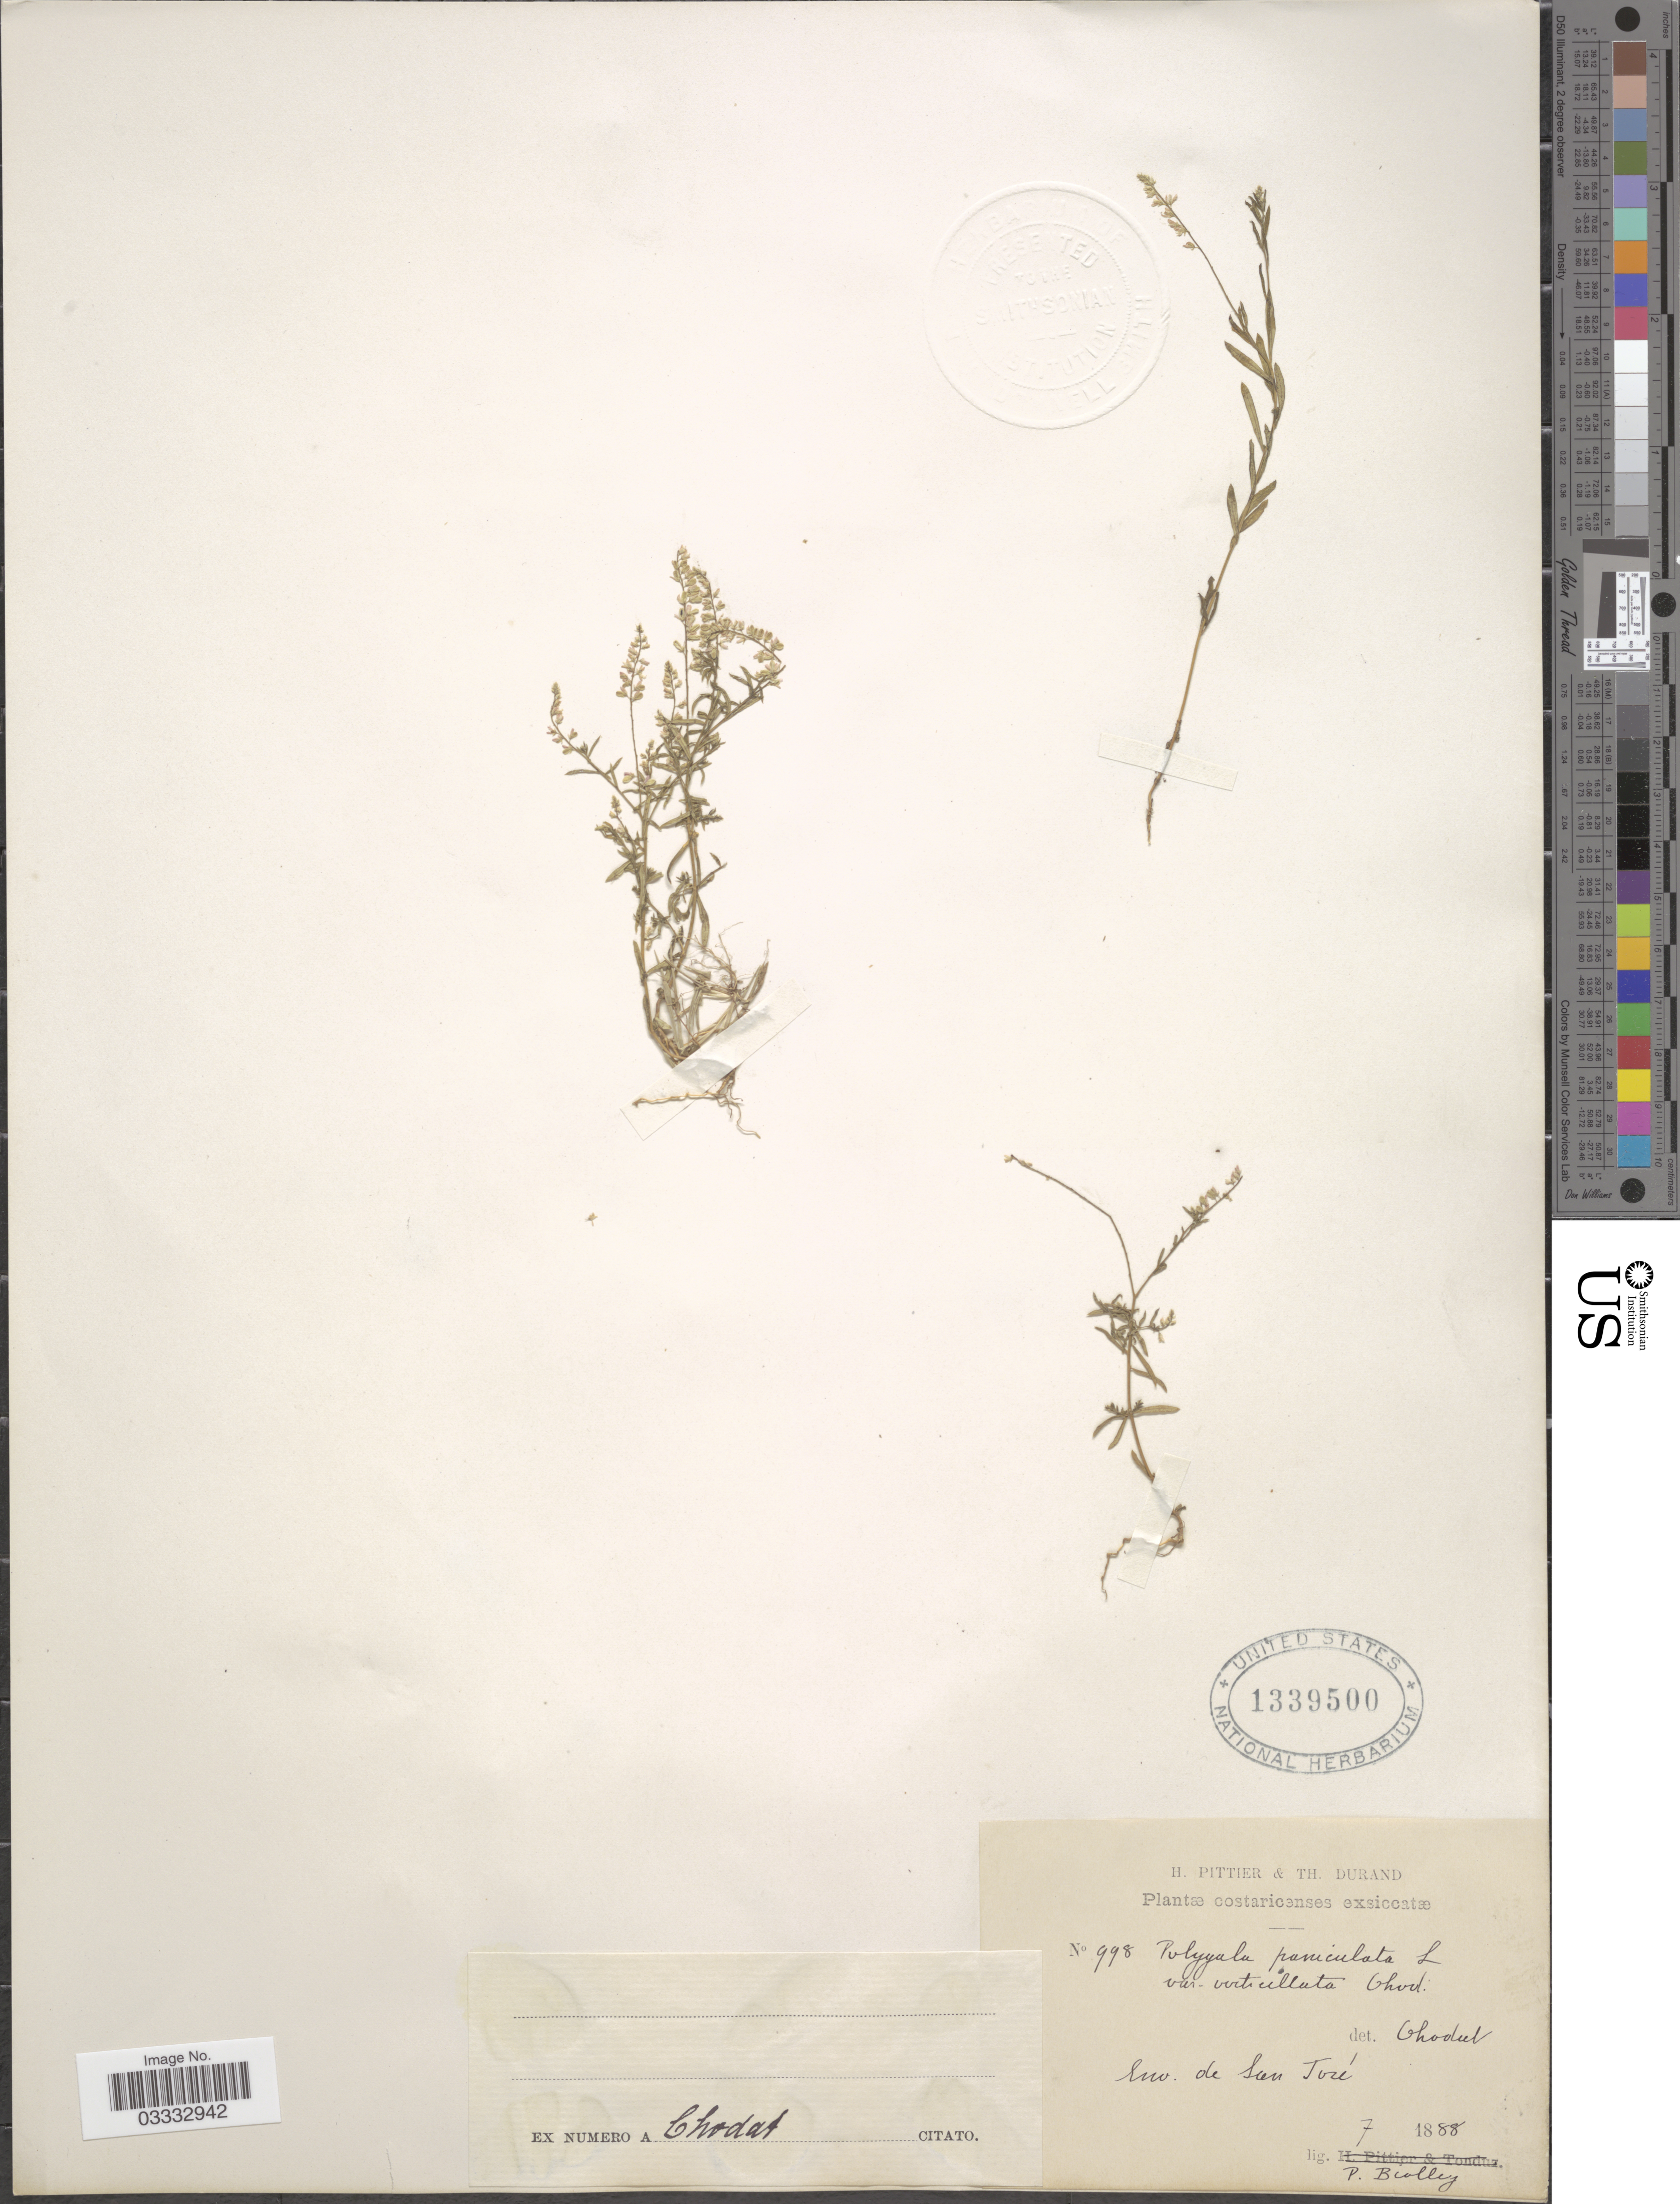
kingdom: Plantae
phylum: Tracheophyta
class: Magnoliopsida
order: Fabales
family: Polygalaceae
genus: Polygala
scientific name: Polygala paniculata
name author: L.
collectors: P. Biolley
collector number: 998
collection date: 1888-07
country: Costa Rica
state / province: San José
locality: Env. de San José.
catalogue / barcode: US 1339500